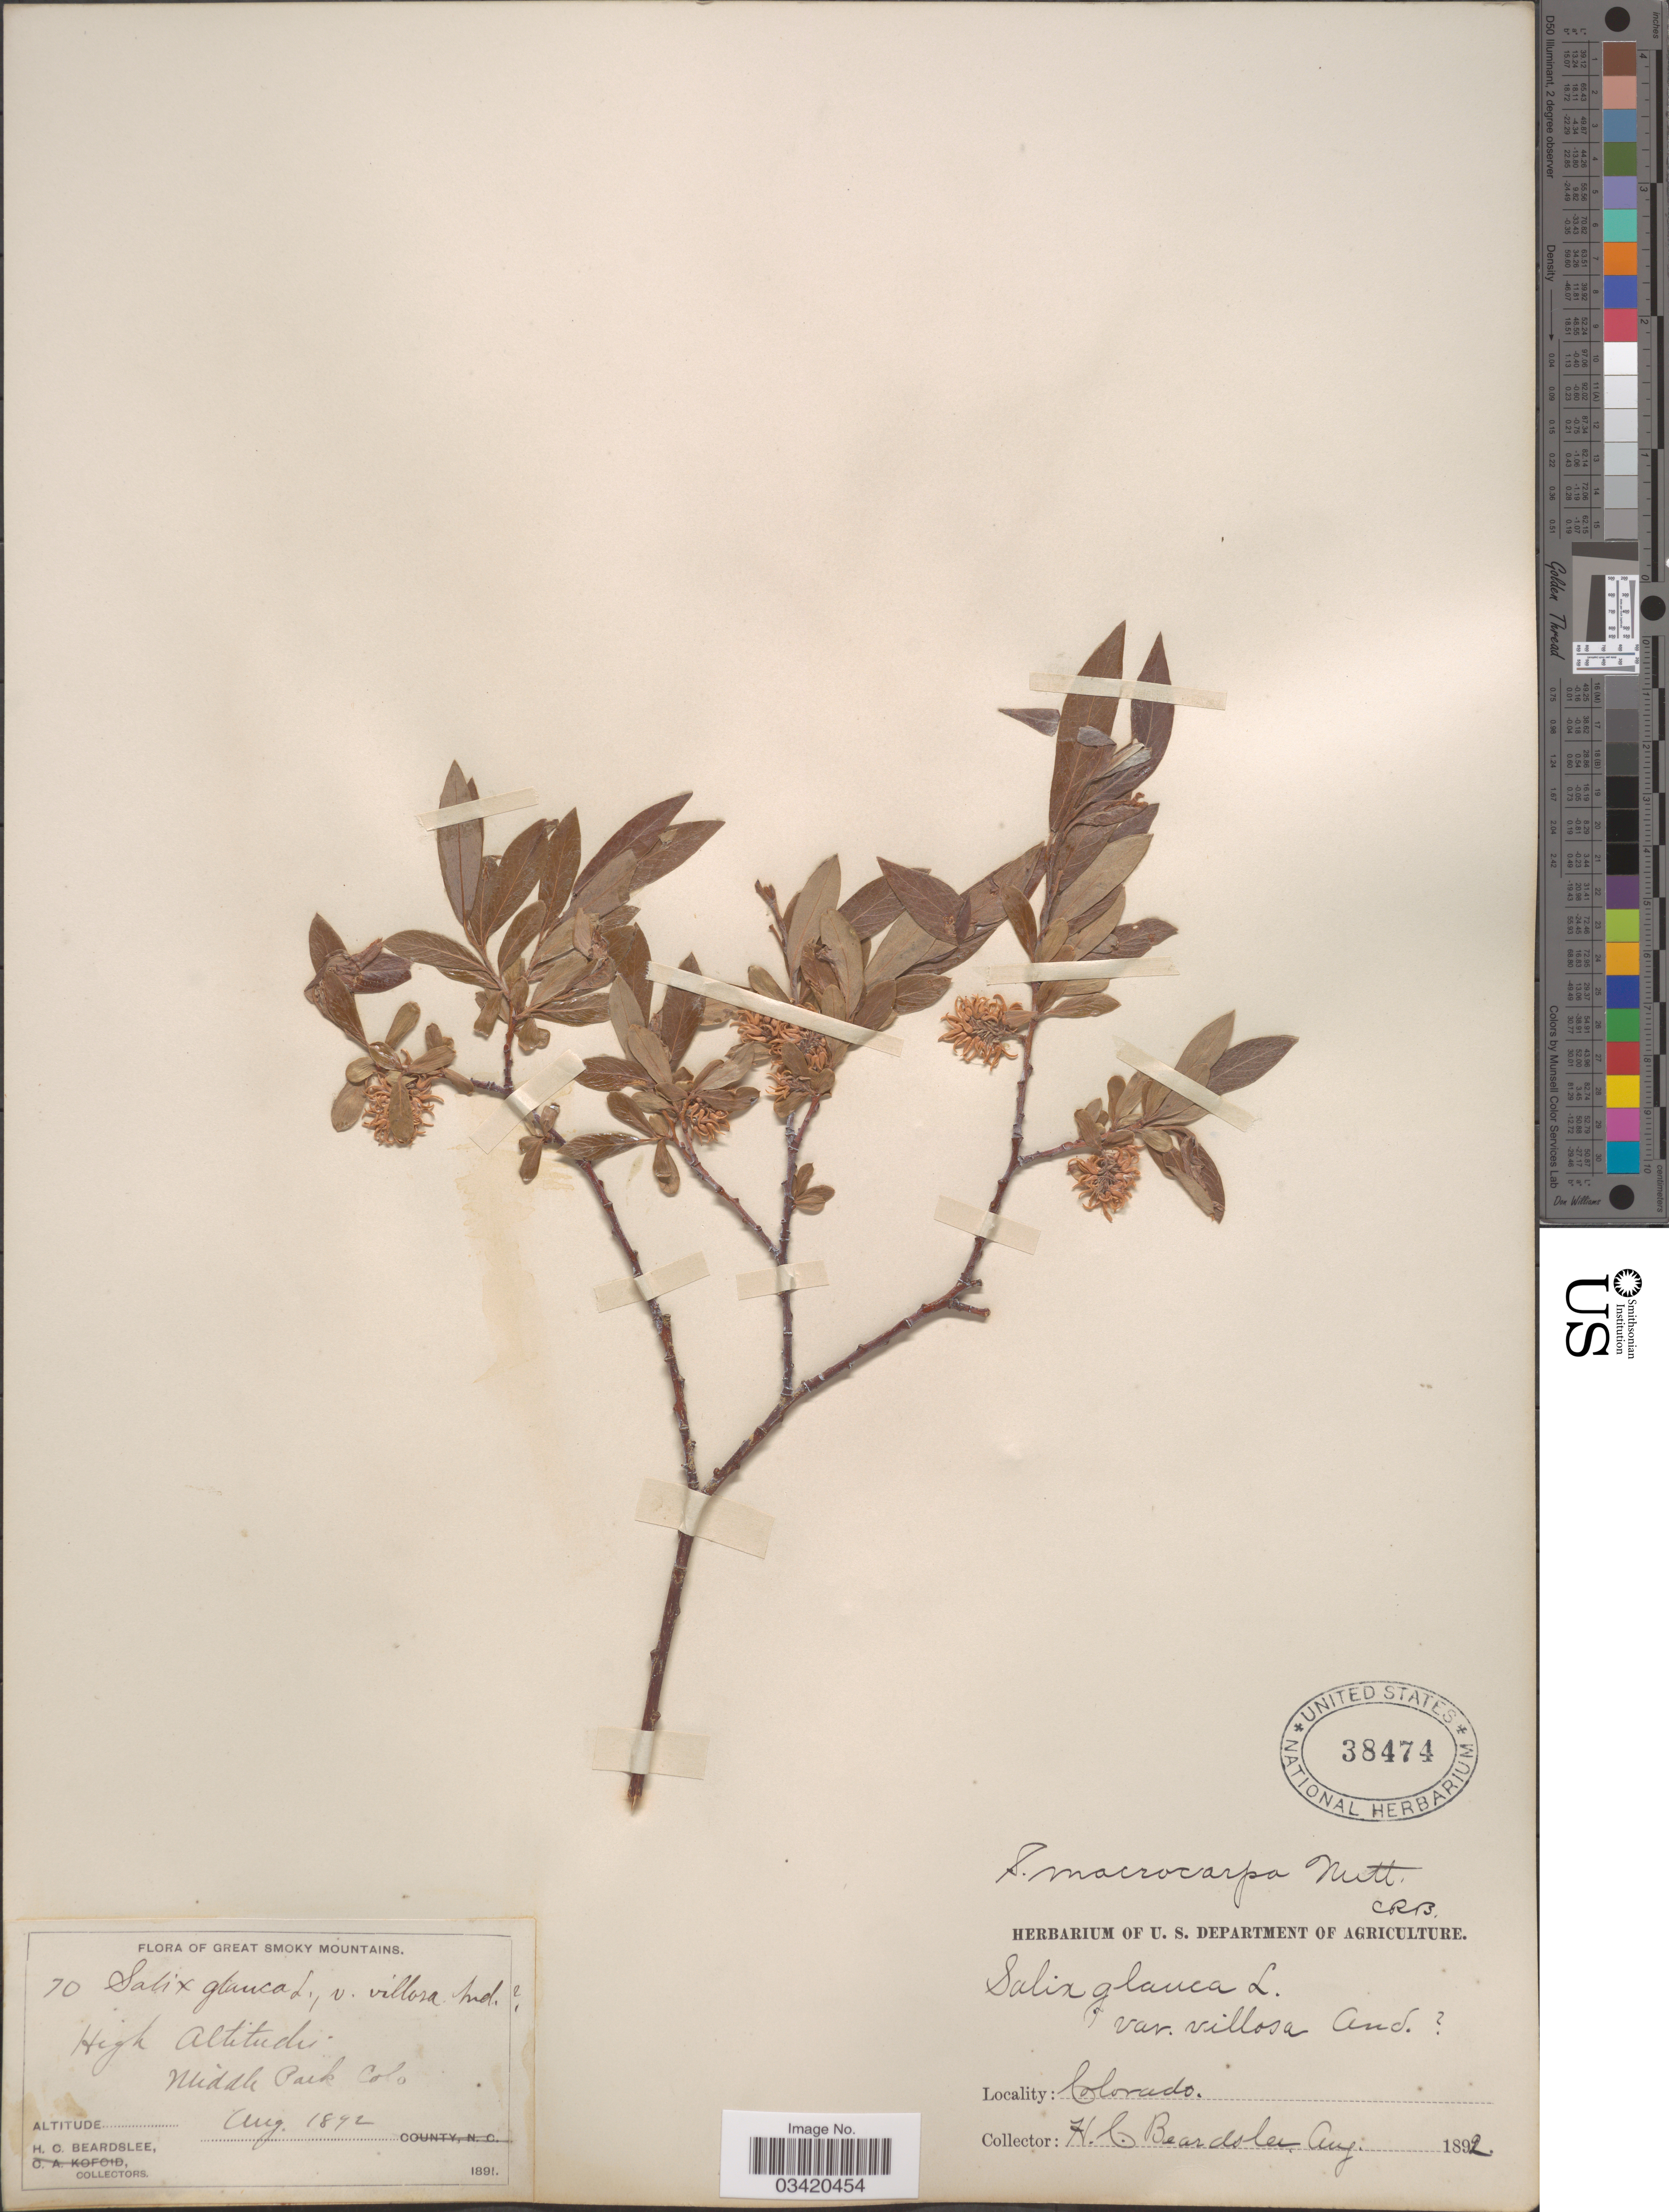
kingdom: Plantae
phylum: Tracheophyta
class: Magnoliopsida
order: Malpighiales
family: Salicaceae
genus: Salix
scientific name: Salix geyeriana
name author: Andersson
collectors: H. Beardslee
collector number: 70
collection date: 1892-08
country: United States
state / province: Colorado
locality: Great Smoky Mountains. Middle Park.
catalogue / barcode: US 38474